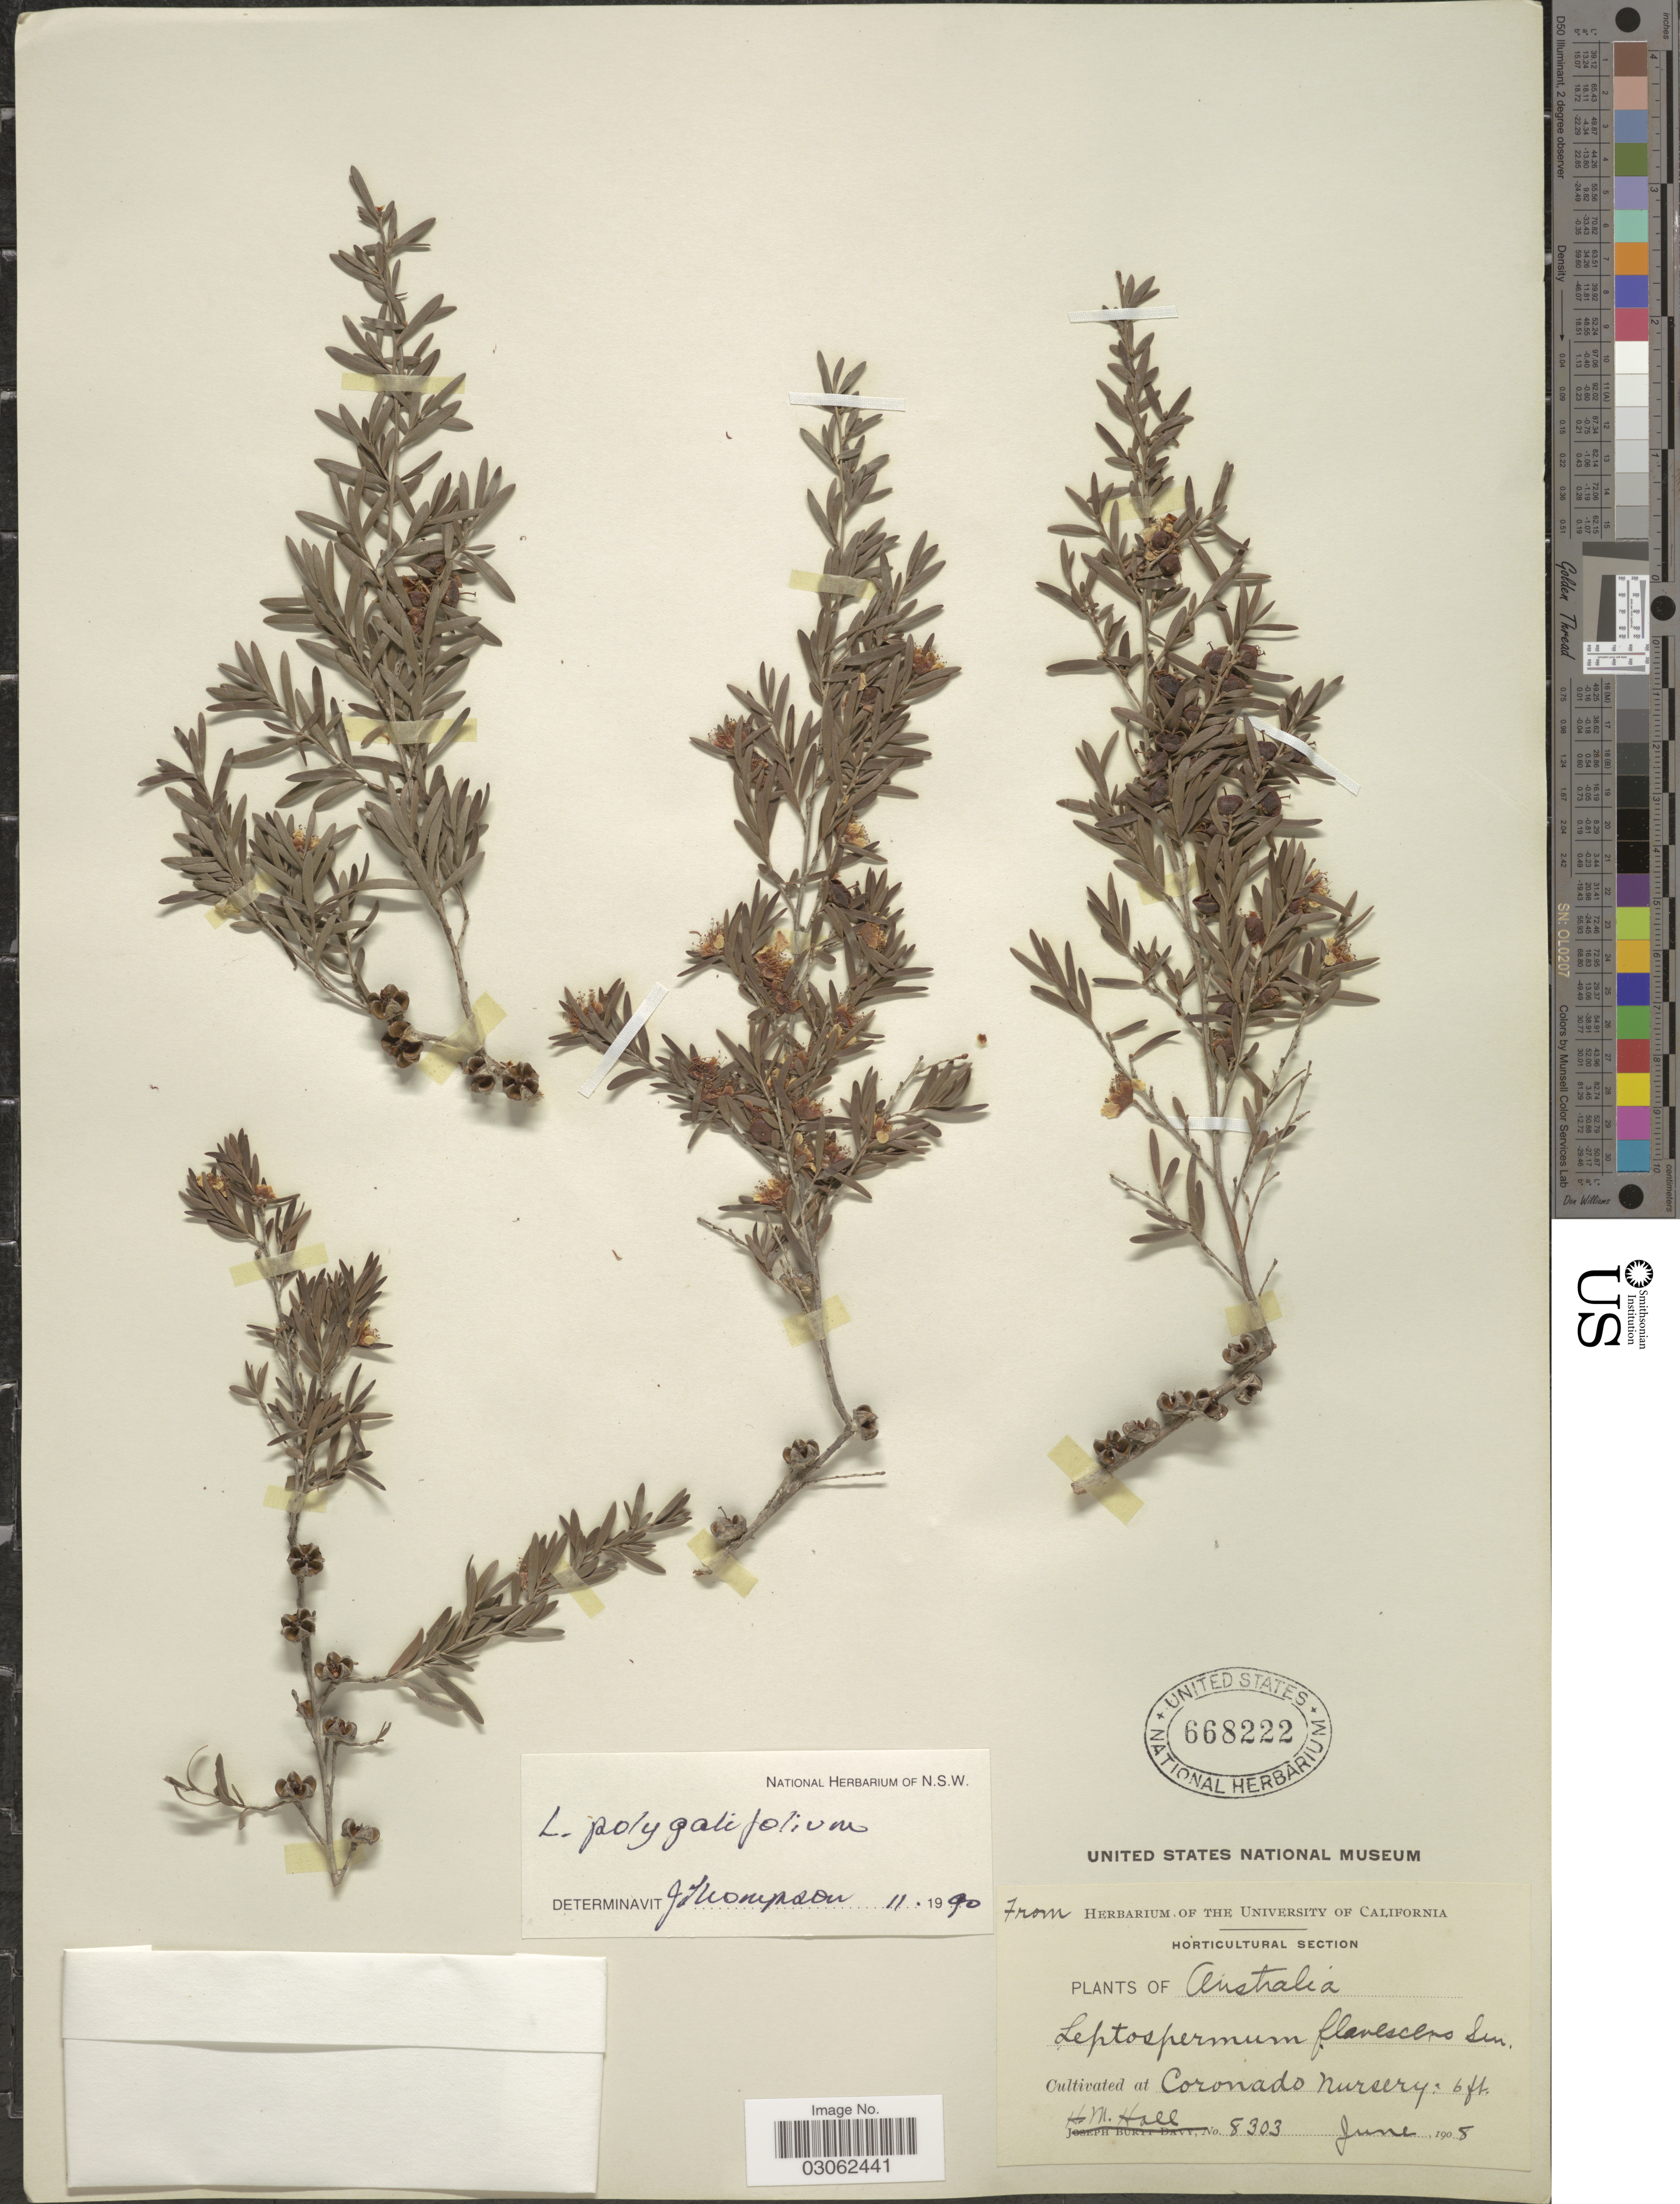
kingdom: Plantae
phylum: Tracheophyta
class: Magnoliopsida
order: Myrtales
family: Myrtaceae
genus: Leptospermum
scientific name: Leptospermum polygalifolium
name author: Salisb.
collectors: H. M. Hall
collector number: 8303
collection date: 1908-06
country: Australia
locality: At Coronado Nursery.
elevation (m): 2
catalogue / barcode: US 668222